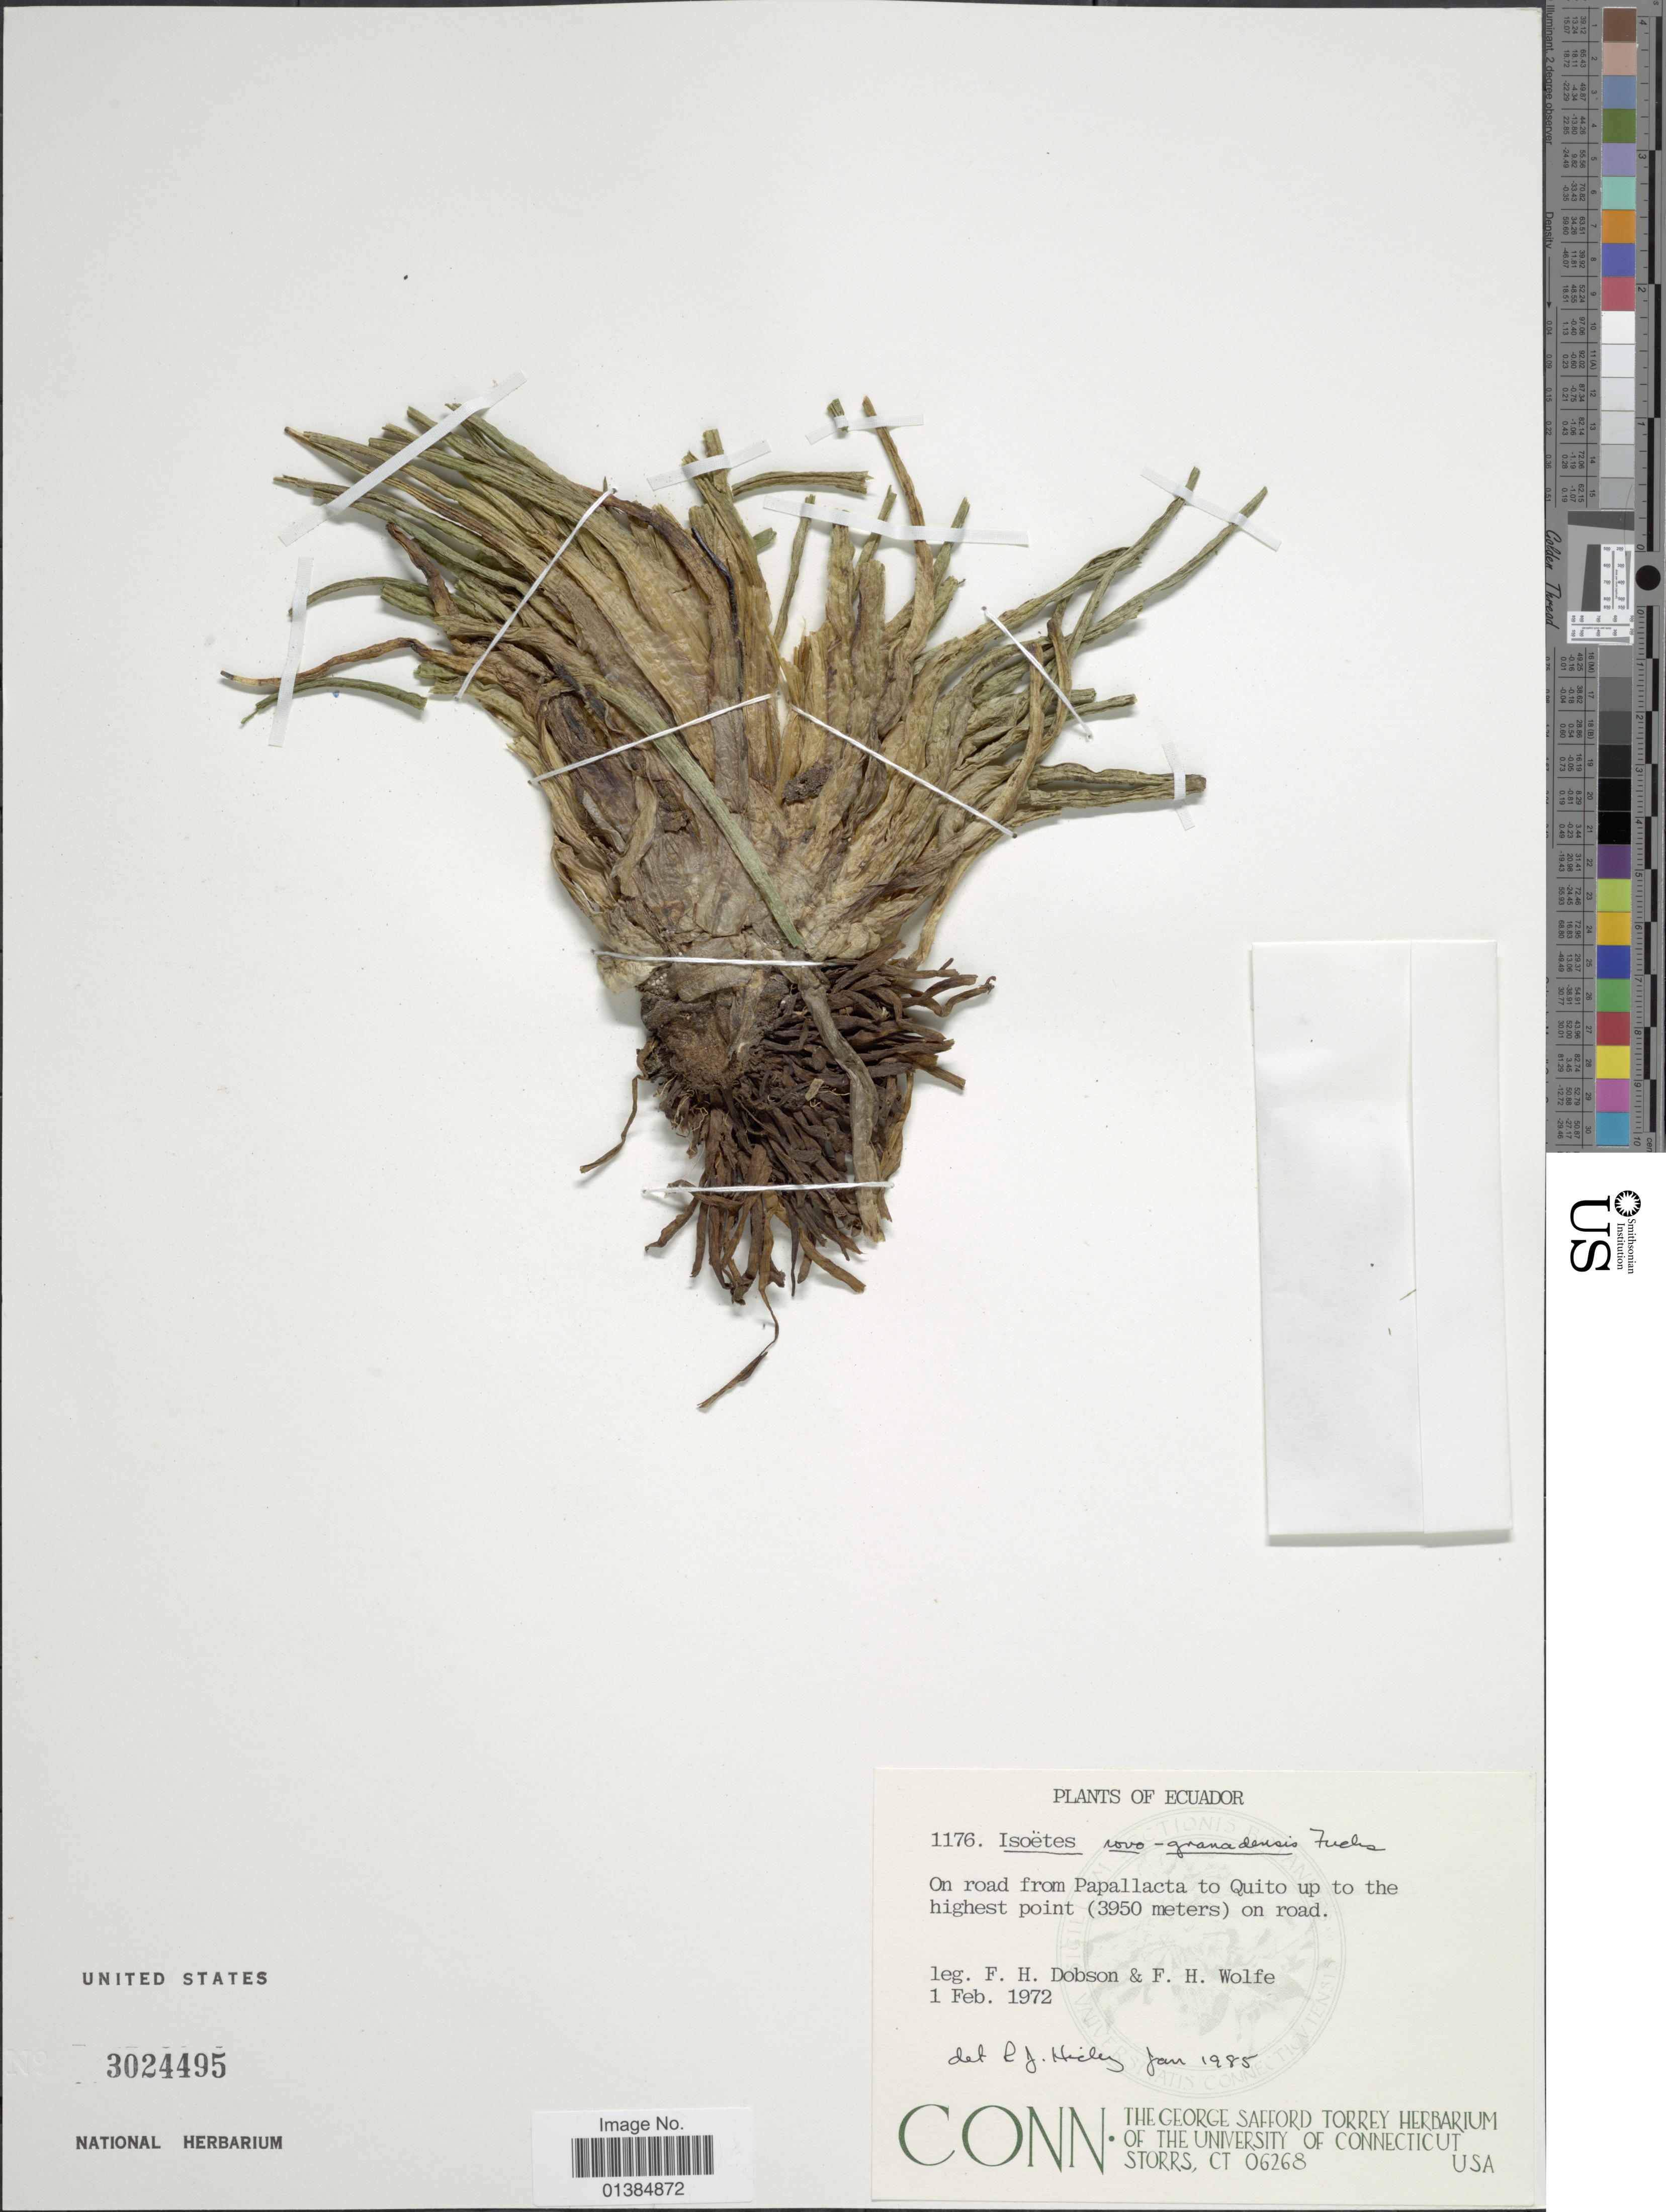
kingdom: Plantae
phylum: Tracheophyta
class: Lycopodiopsida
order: Isoetales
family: Isoetaceae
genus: Isoetes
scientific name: Isoetes novogranadensis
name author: H.P. Fuchs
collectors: F. Dobson & F. Wolfe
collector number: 1176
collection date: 1972-02-01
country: Ecuador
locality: On road from Papallacta to Quito up to the highest point on road.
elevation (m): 3950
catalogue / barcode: US 3024495